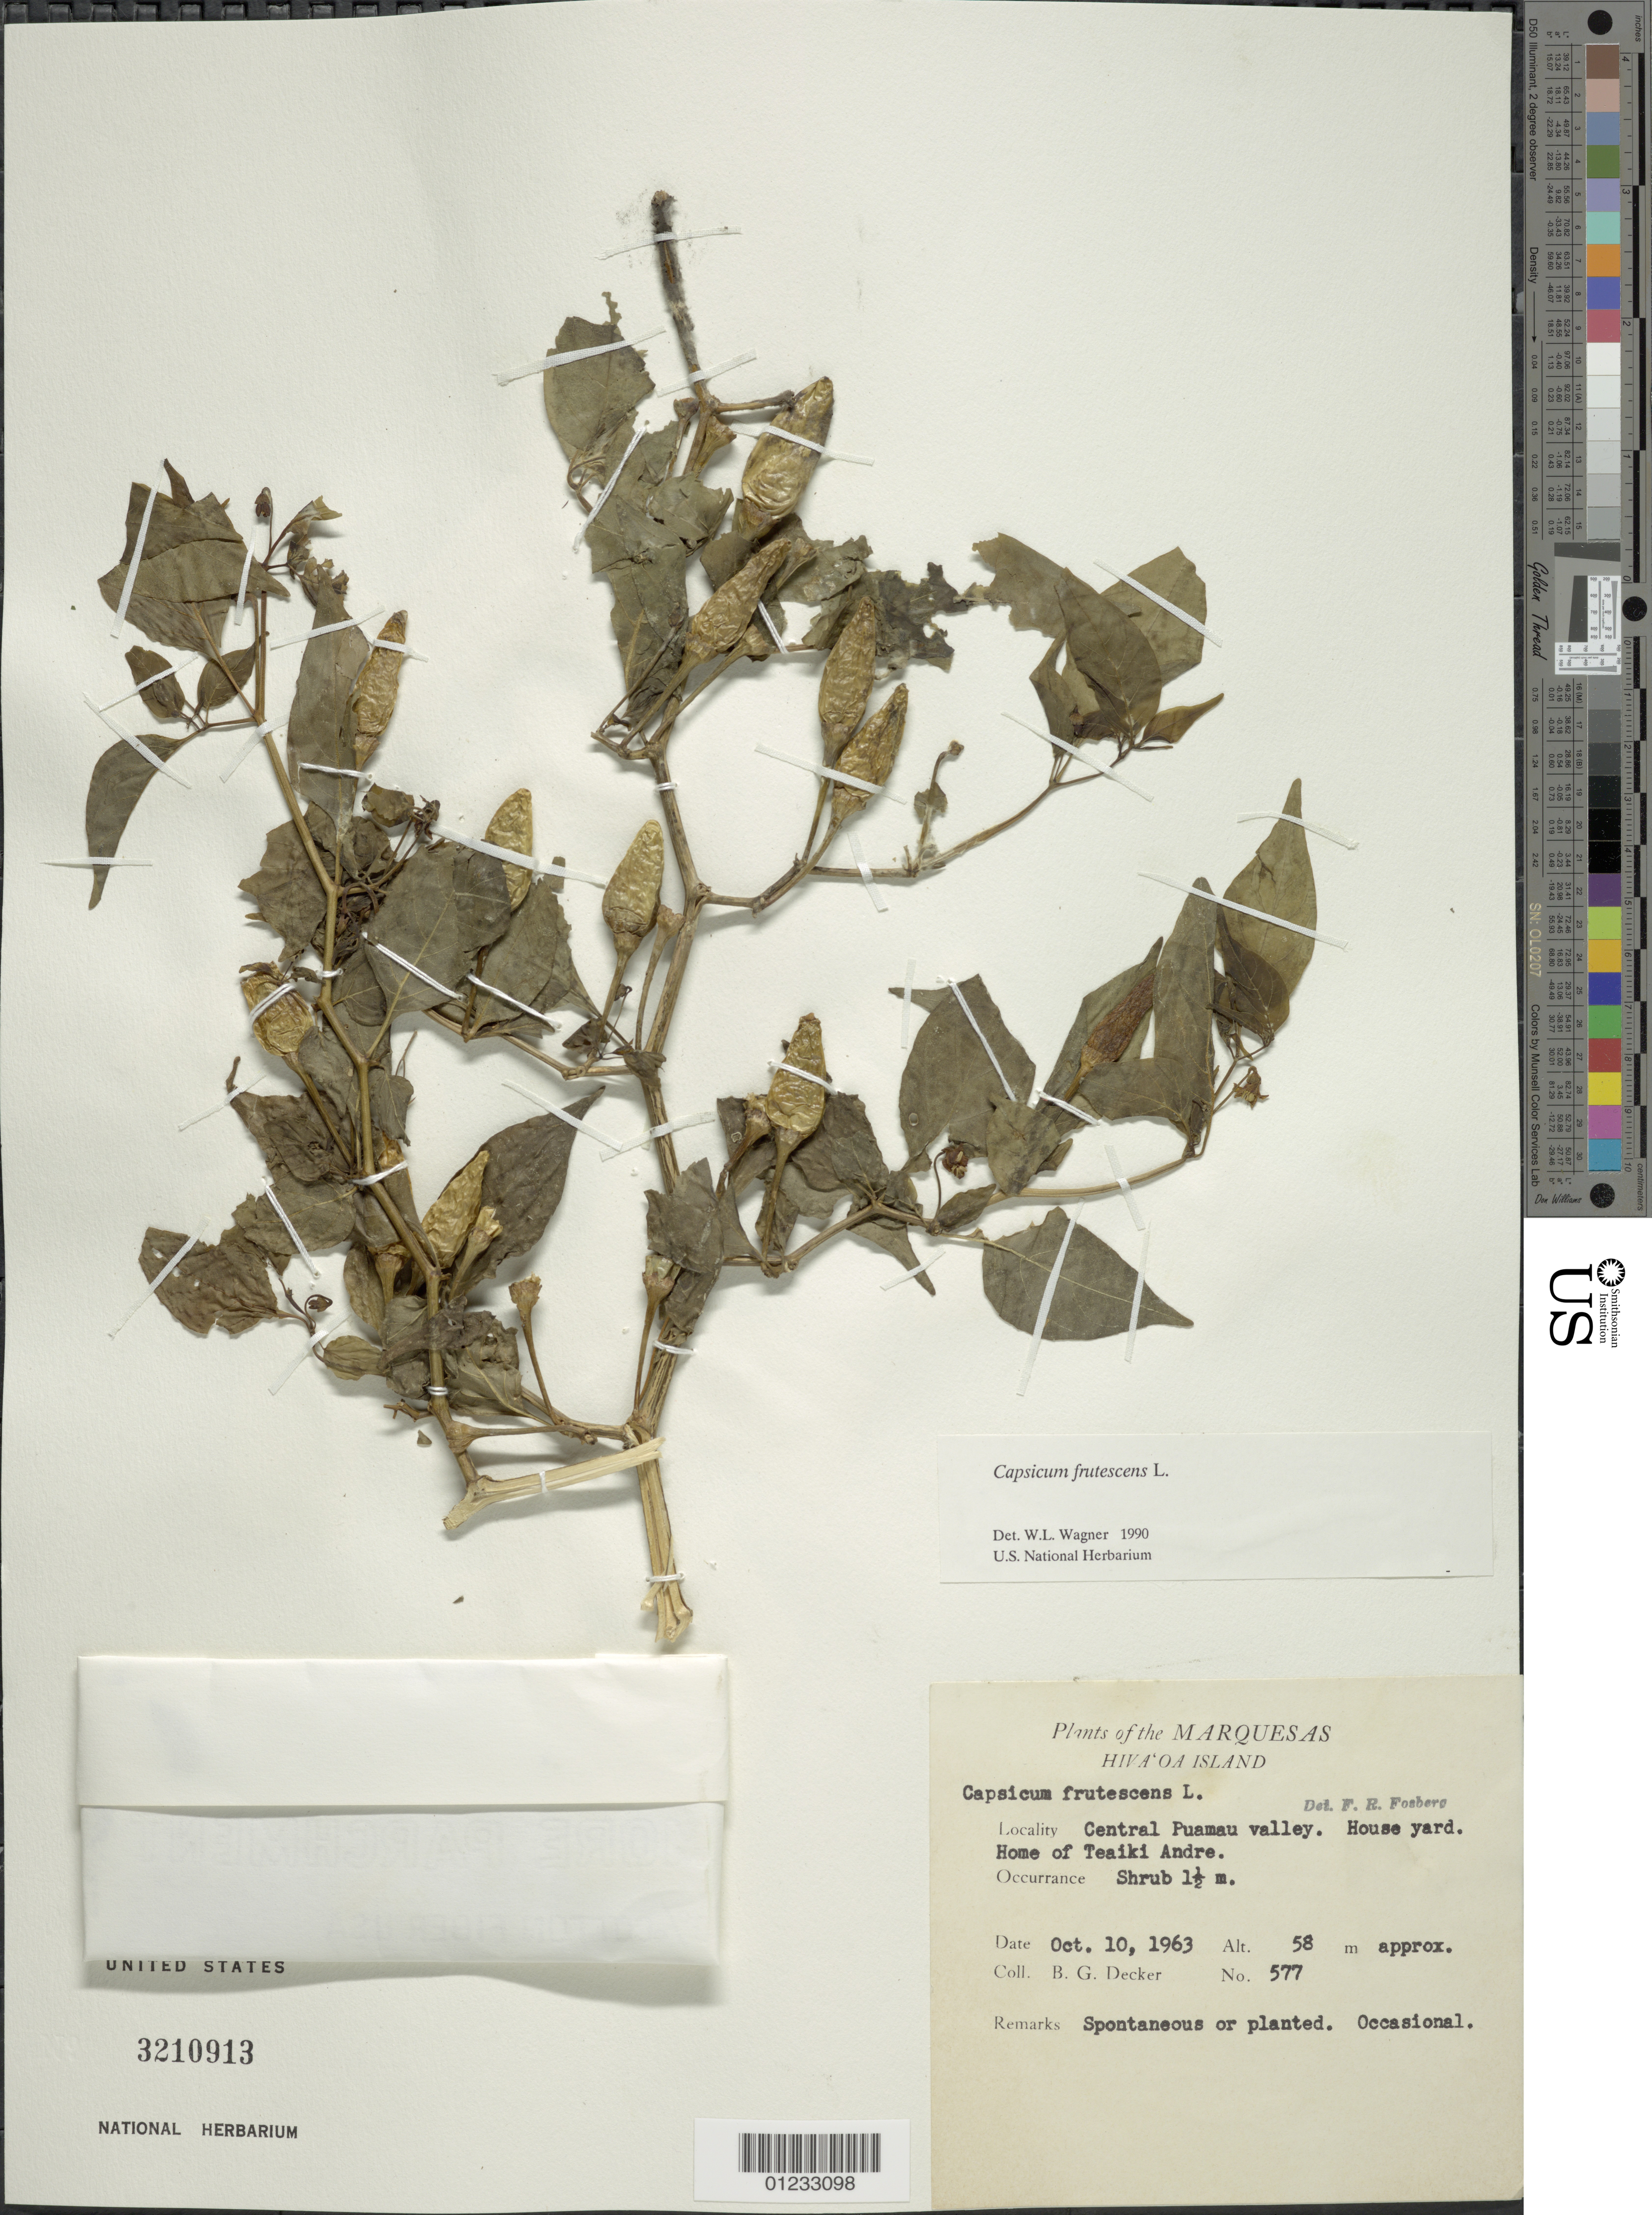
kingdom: Plantae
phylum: Tracheophyta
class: Magnoliopsida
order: Solanales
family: Solanaceae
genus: Capsicum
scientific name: Capsicum frutescens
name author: L.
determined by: Wagner, W. L., (BOT), Smithsonian Institution - National Museum of Natural History (UNITED STATES)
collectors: B. G. Decker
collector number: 577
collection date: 1963-10-10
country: French Polynesia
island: Hiva Oa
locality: central Puamau Valley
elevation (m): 58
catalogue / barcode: US 3210913